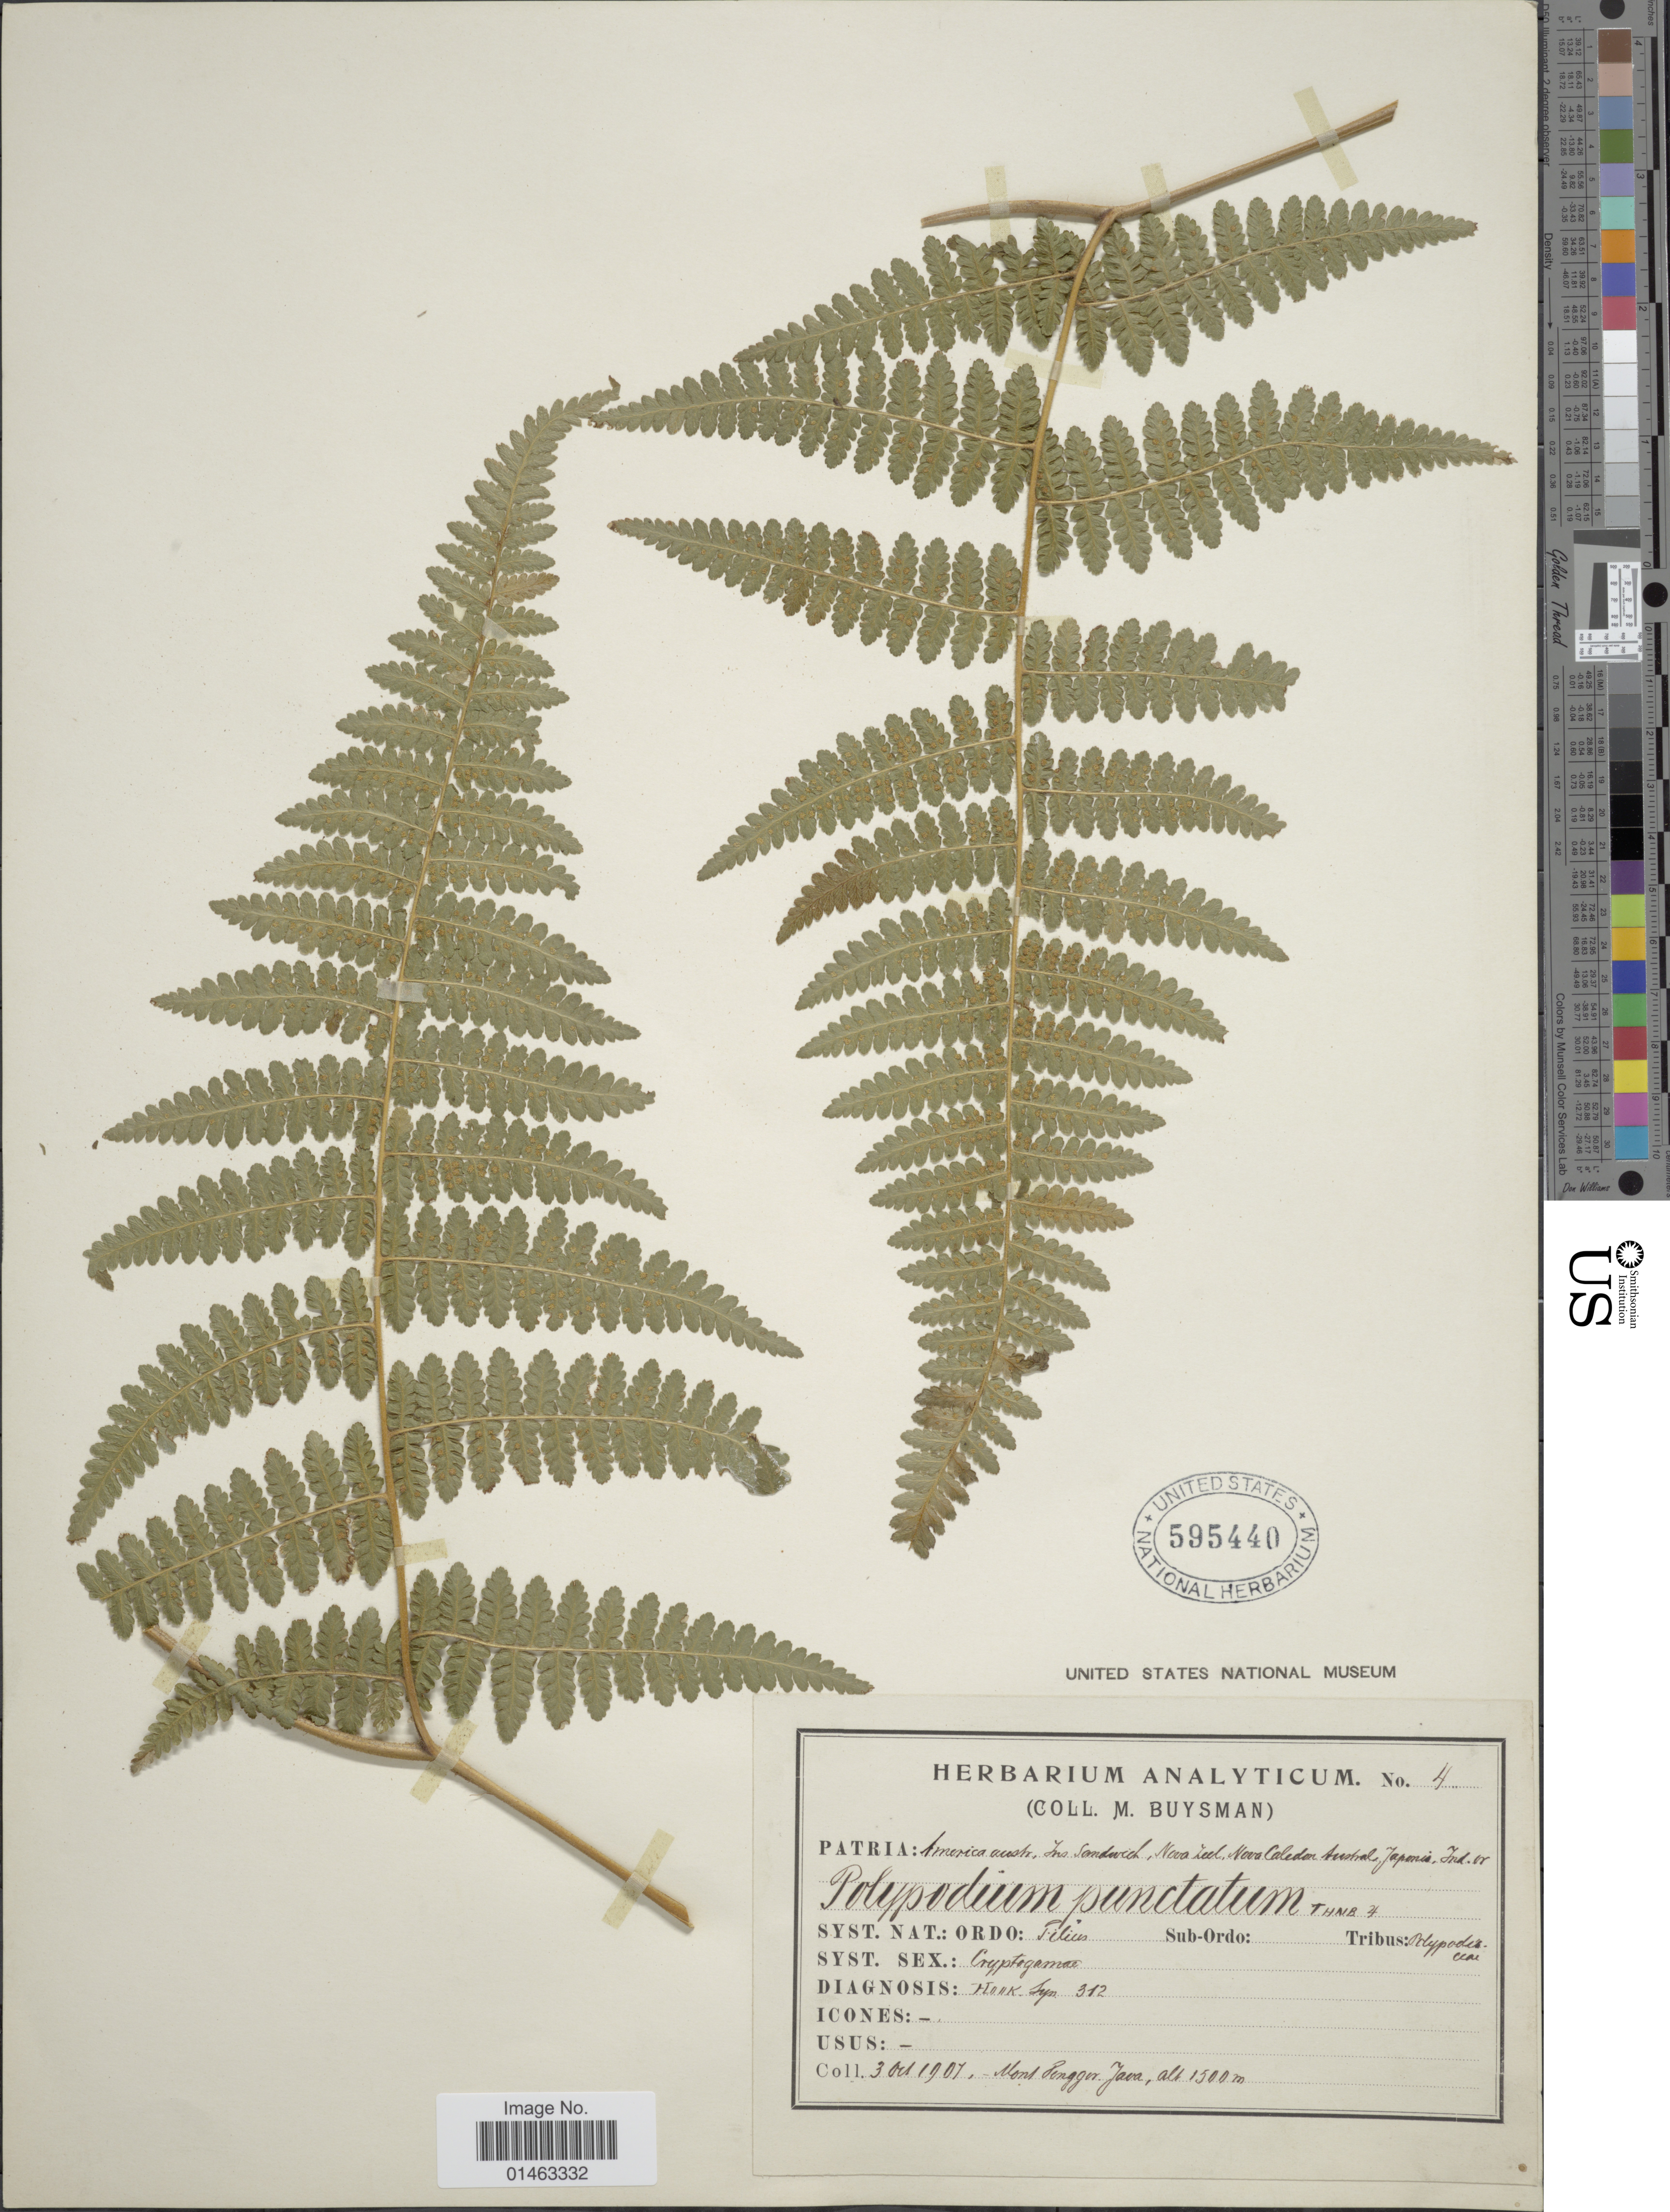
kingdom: Plantae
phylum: Tracheophyta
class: Polypodiopsida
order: Polypodiales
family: Dennstaedtiaceae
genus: Hypolepis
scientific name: Hypolepis punctata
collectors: M. Buysman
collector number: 4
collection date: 1907-10-03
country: Indonesia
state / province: Java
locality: Mont Ronggor [interpreted]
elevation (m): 1500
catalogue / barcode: US 595440